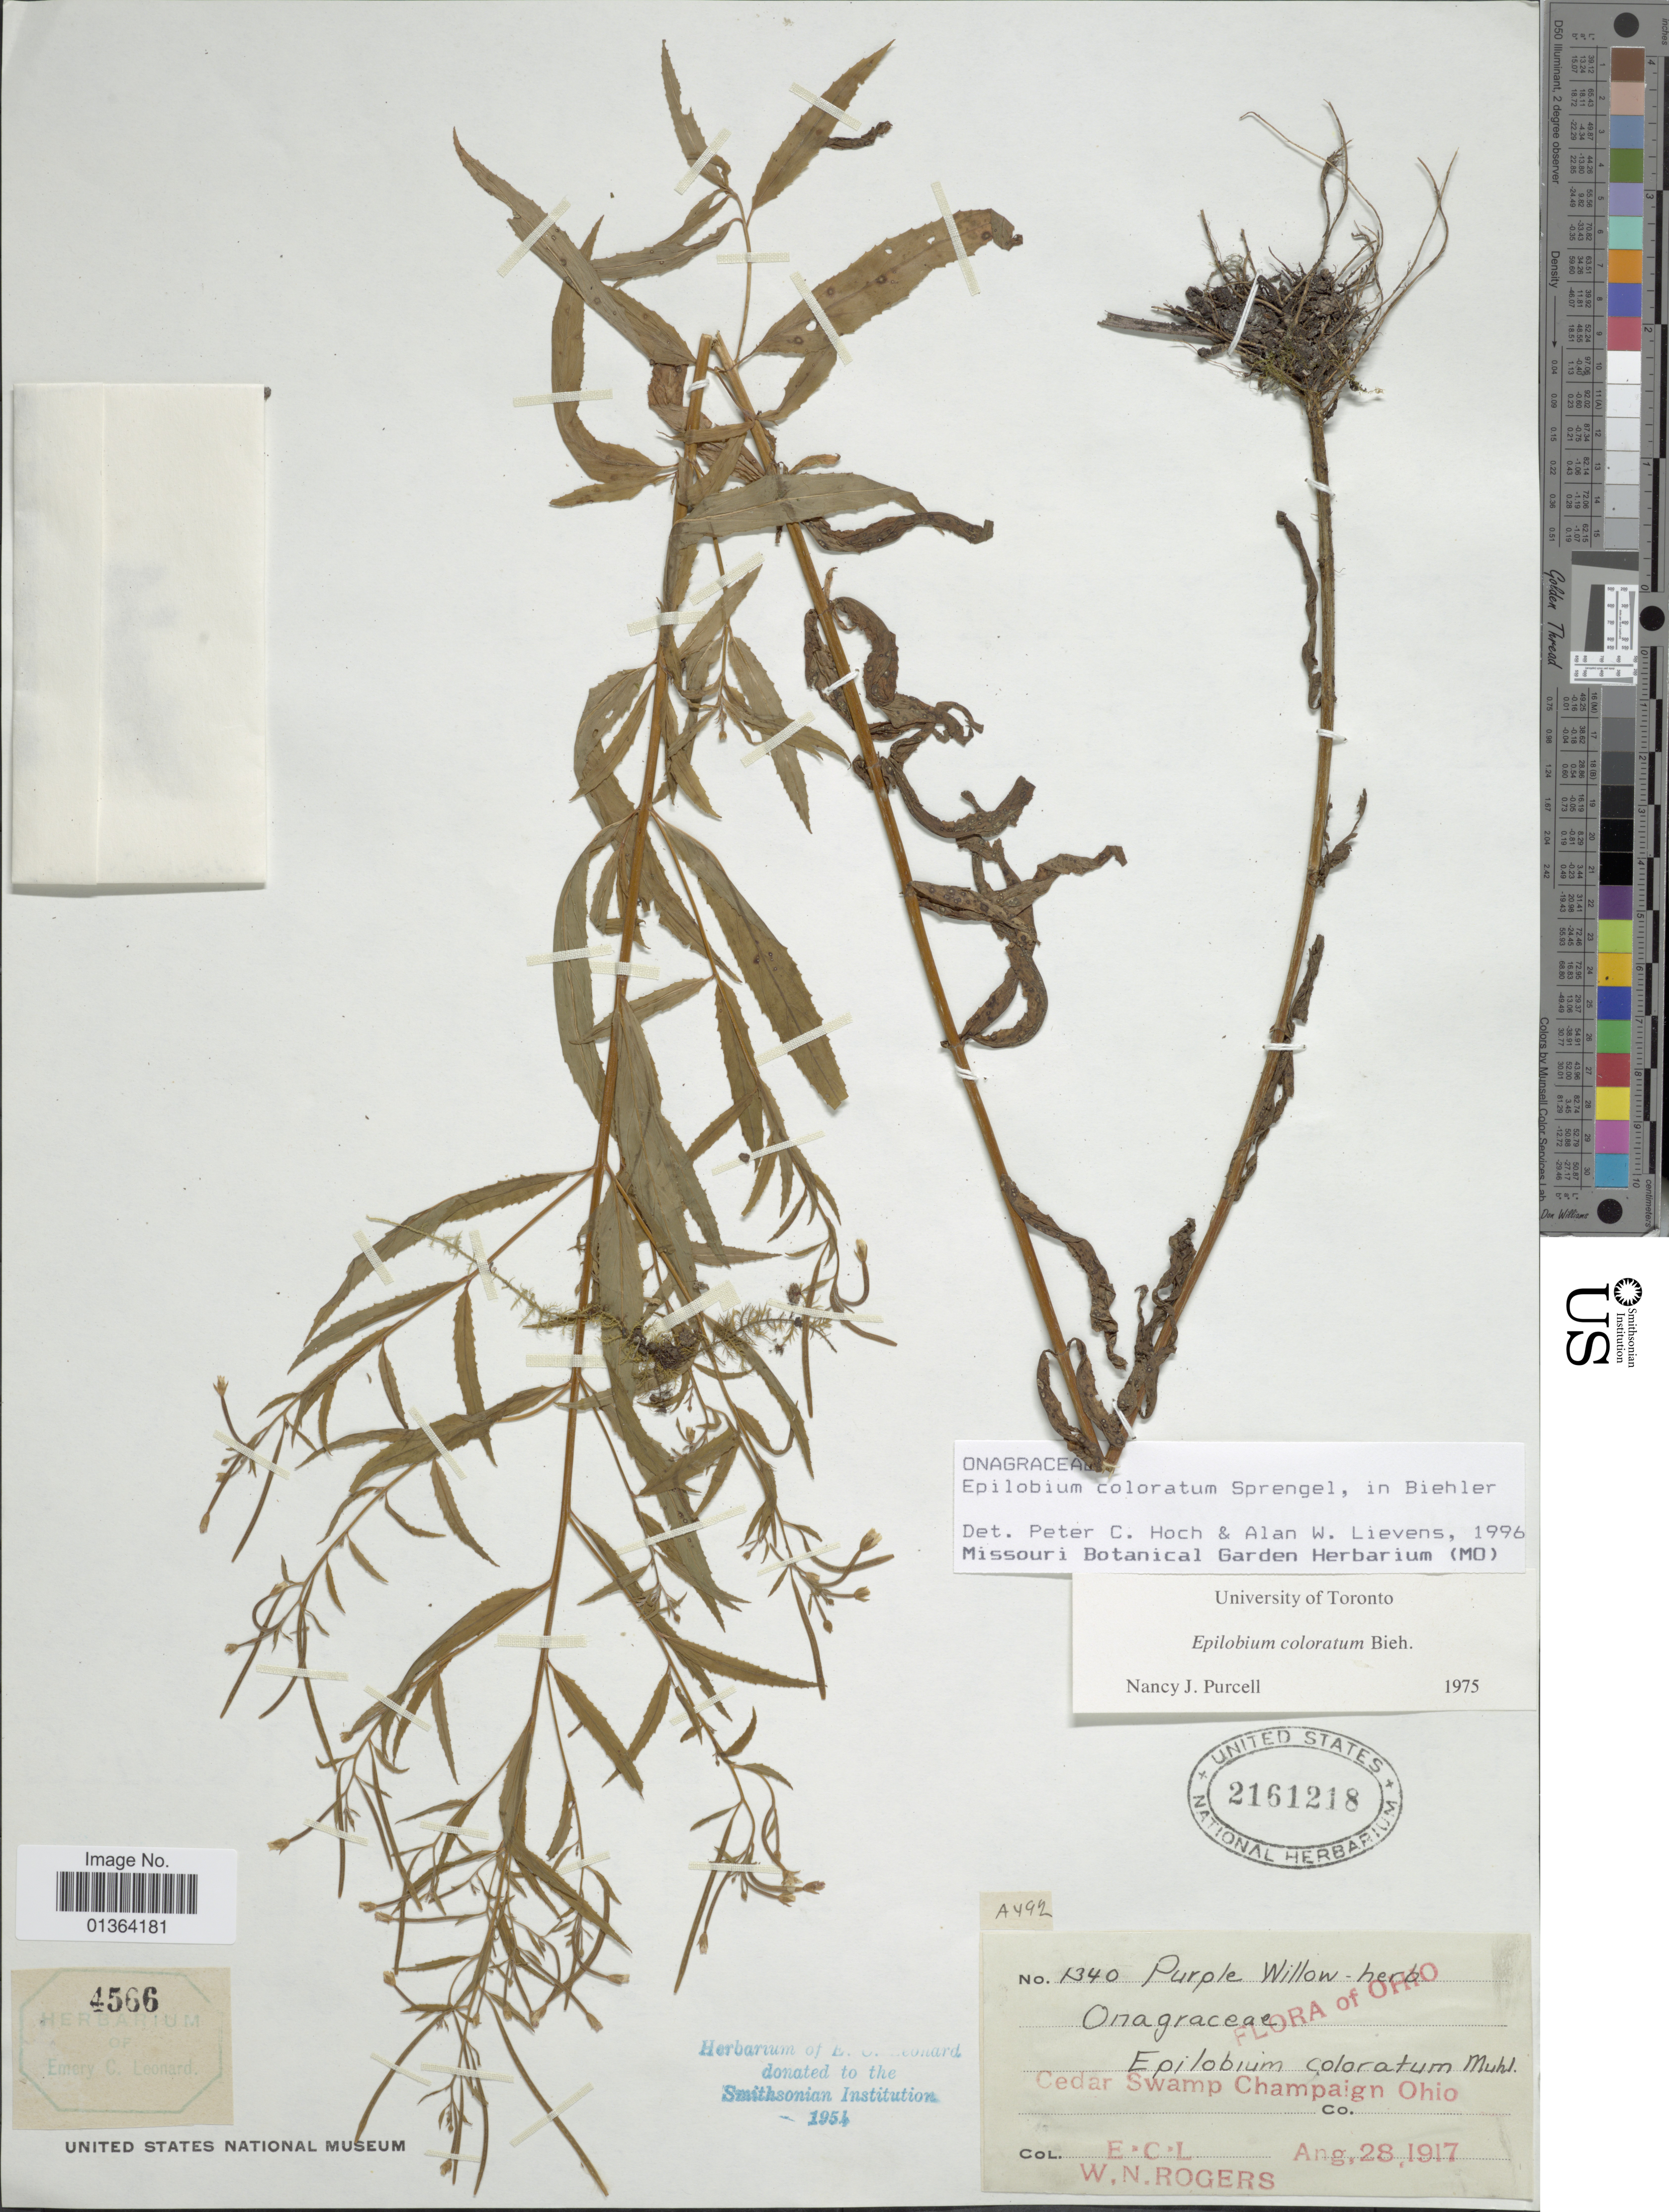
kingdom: Plantae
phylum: Tracheophyta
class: Magnoliopsida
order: Myrtales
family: Onagraceae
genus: Epilobium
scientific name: Epilobium coloratum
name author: Biehler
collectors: E. C. Leonard & W. Rogers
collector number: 1340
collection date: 1917-08-28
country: United States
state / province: Ohio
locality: Cedar Swamp Champaign.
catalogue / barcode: US 2161218